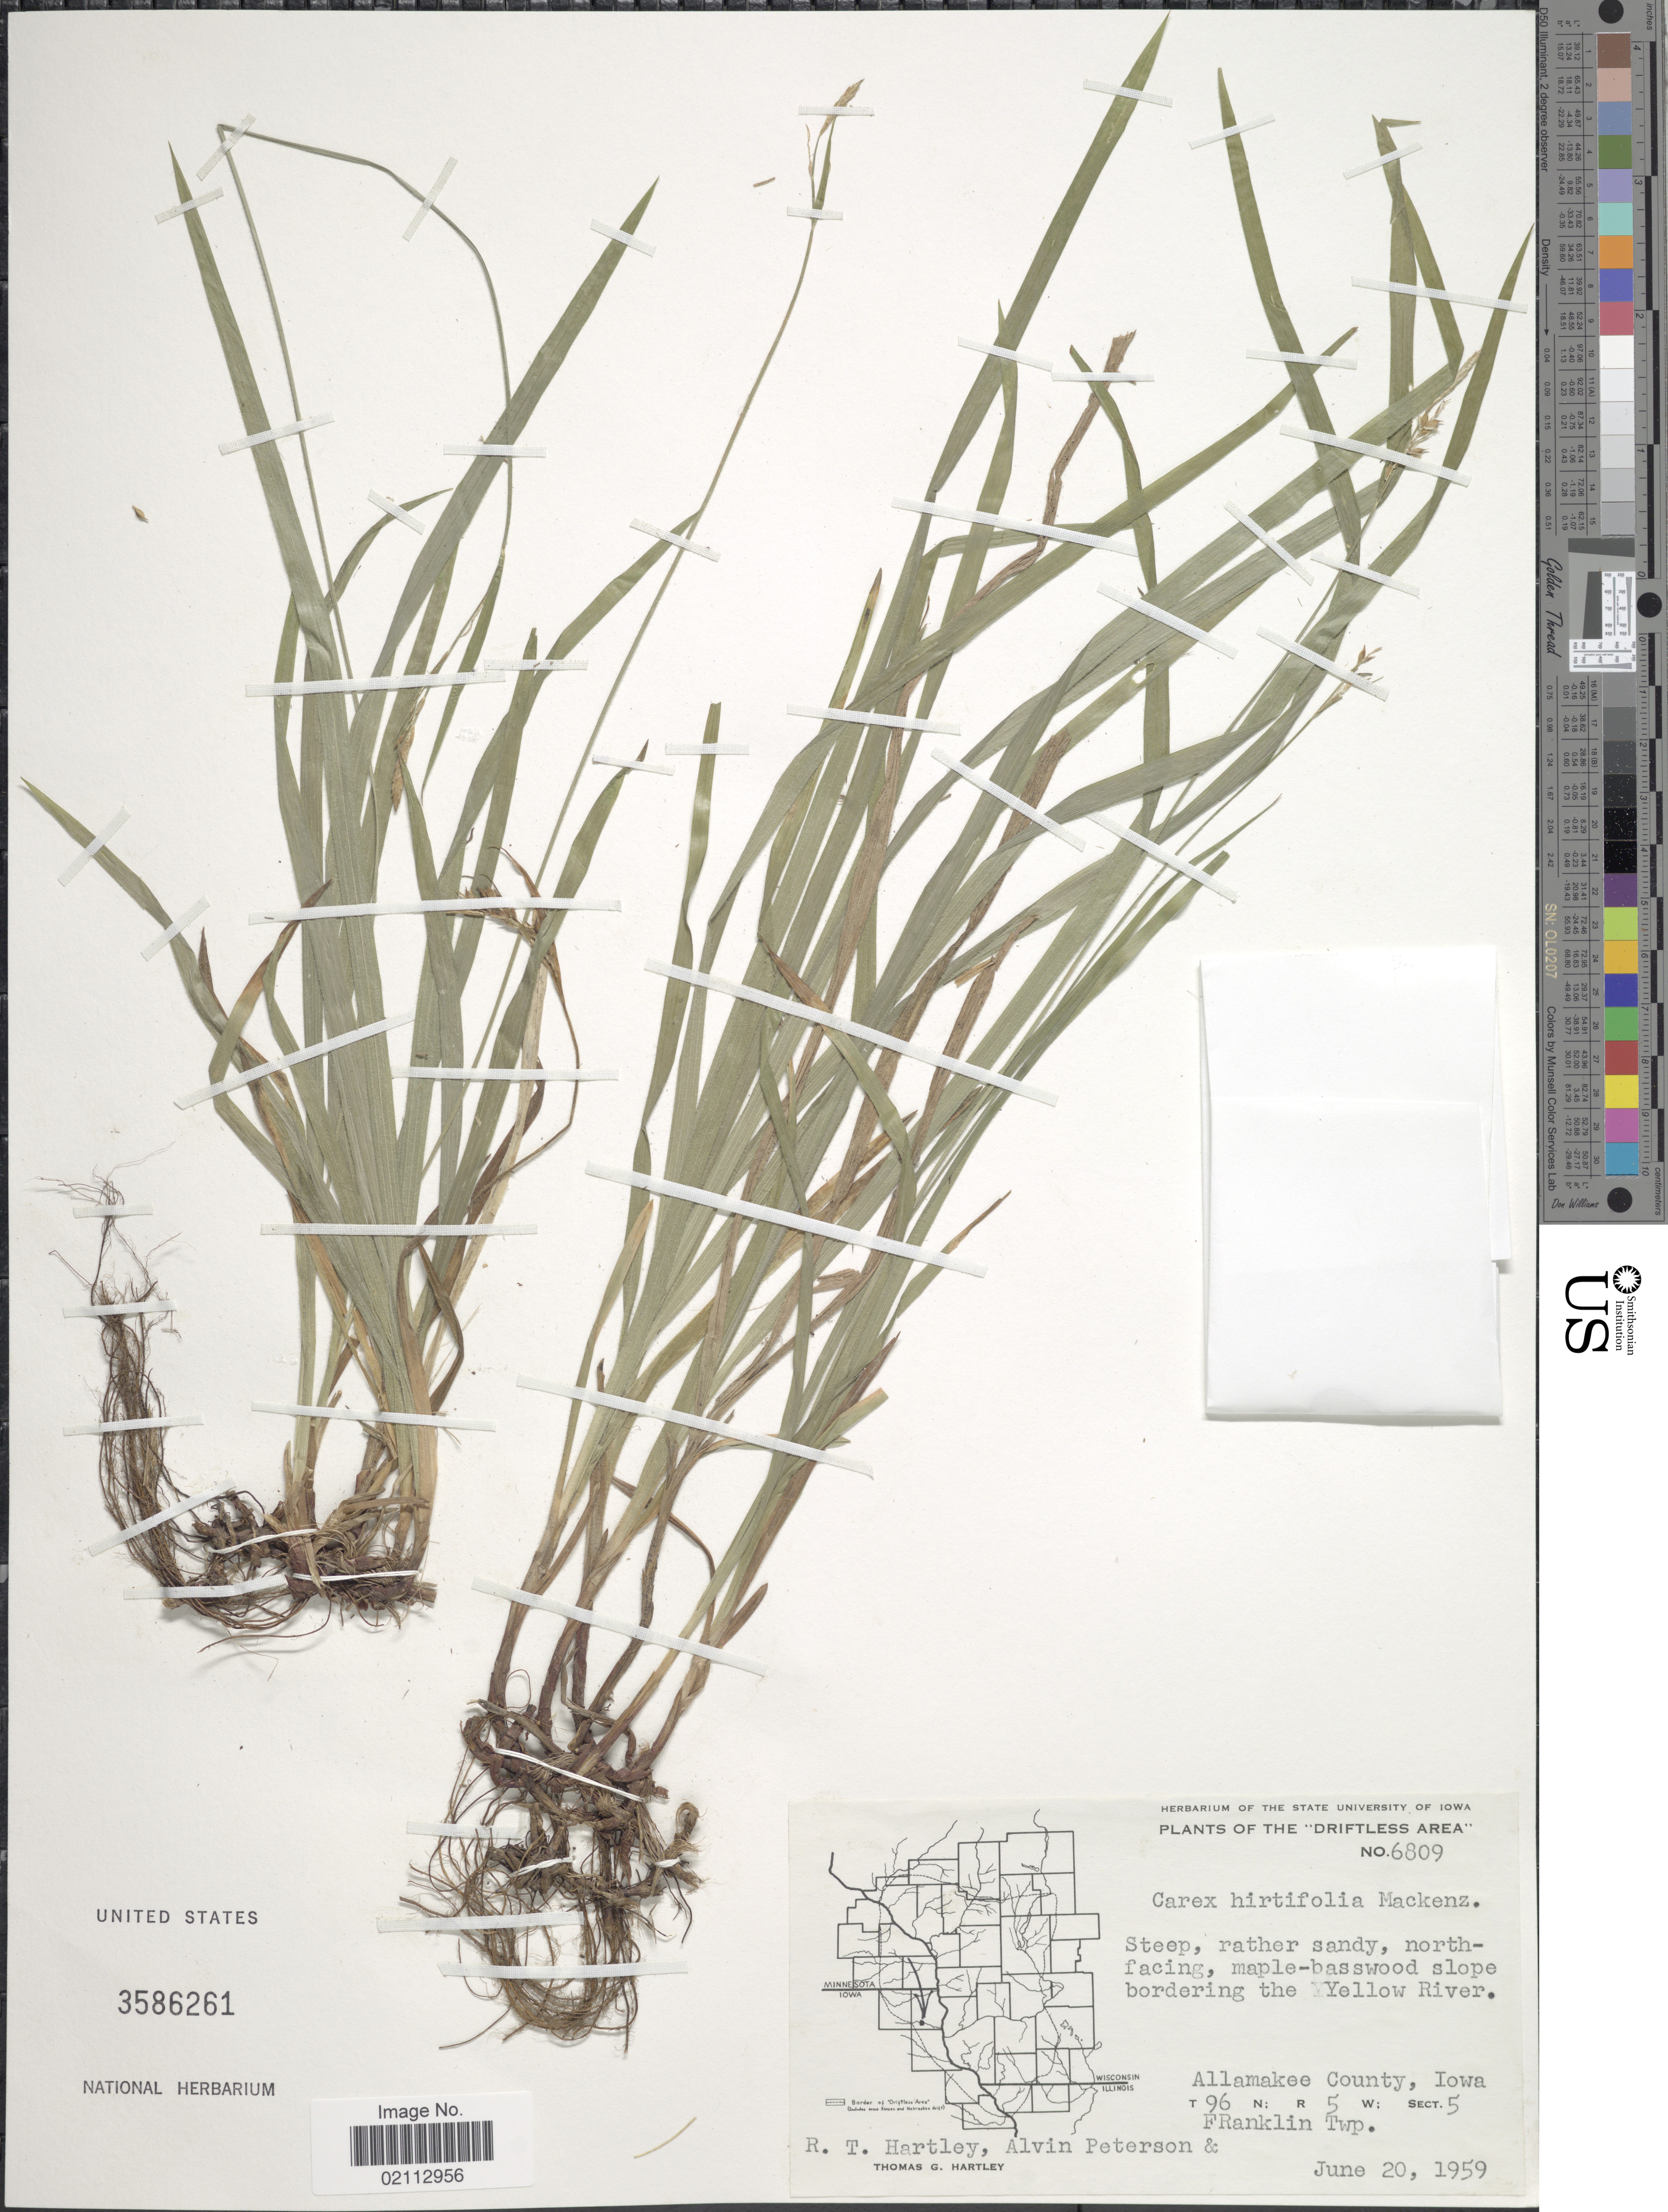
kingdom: Plantae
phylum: Tracheophyta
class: Liliopsida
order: Poales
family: Cyperaceae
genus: Carex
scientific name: Carex hirtifolia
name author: Mack.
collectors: R. T. Hartley, A. M. Peterson & T. G. Hartley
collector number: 6809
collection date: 1959-06-20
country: United States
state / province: Iowa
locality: The "Driftless Area". Steep, rather sandy,northfacing, maple-basswood slope bordering the Yellow River. Allamakee County. T 96 N; R 5 W; Sect. 5. Franklin Twp.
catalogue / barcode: US 3586261